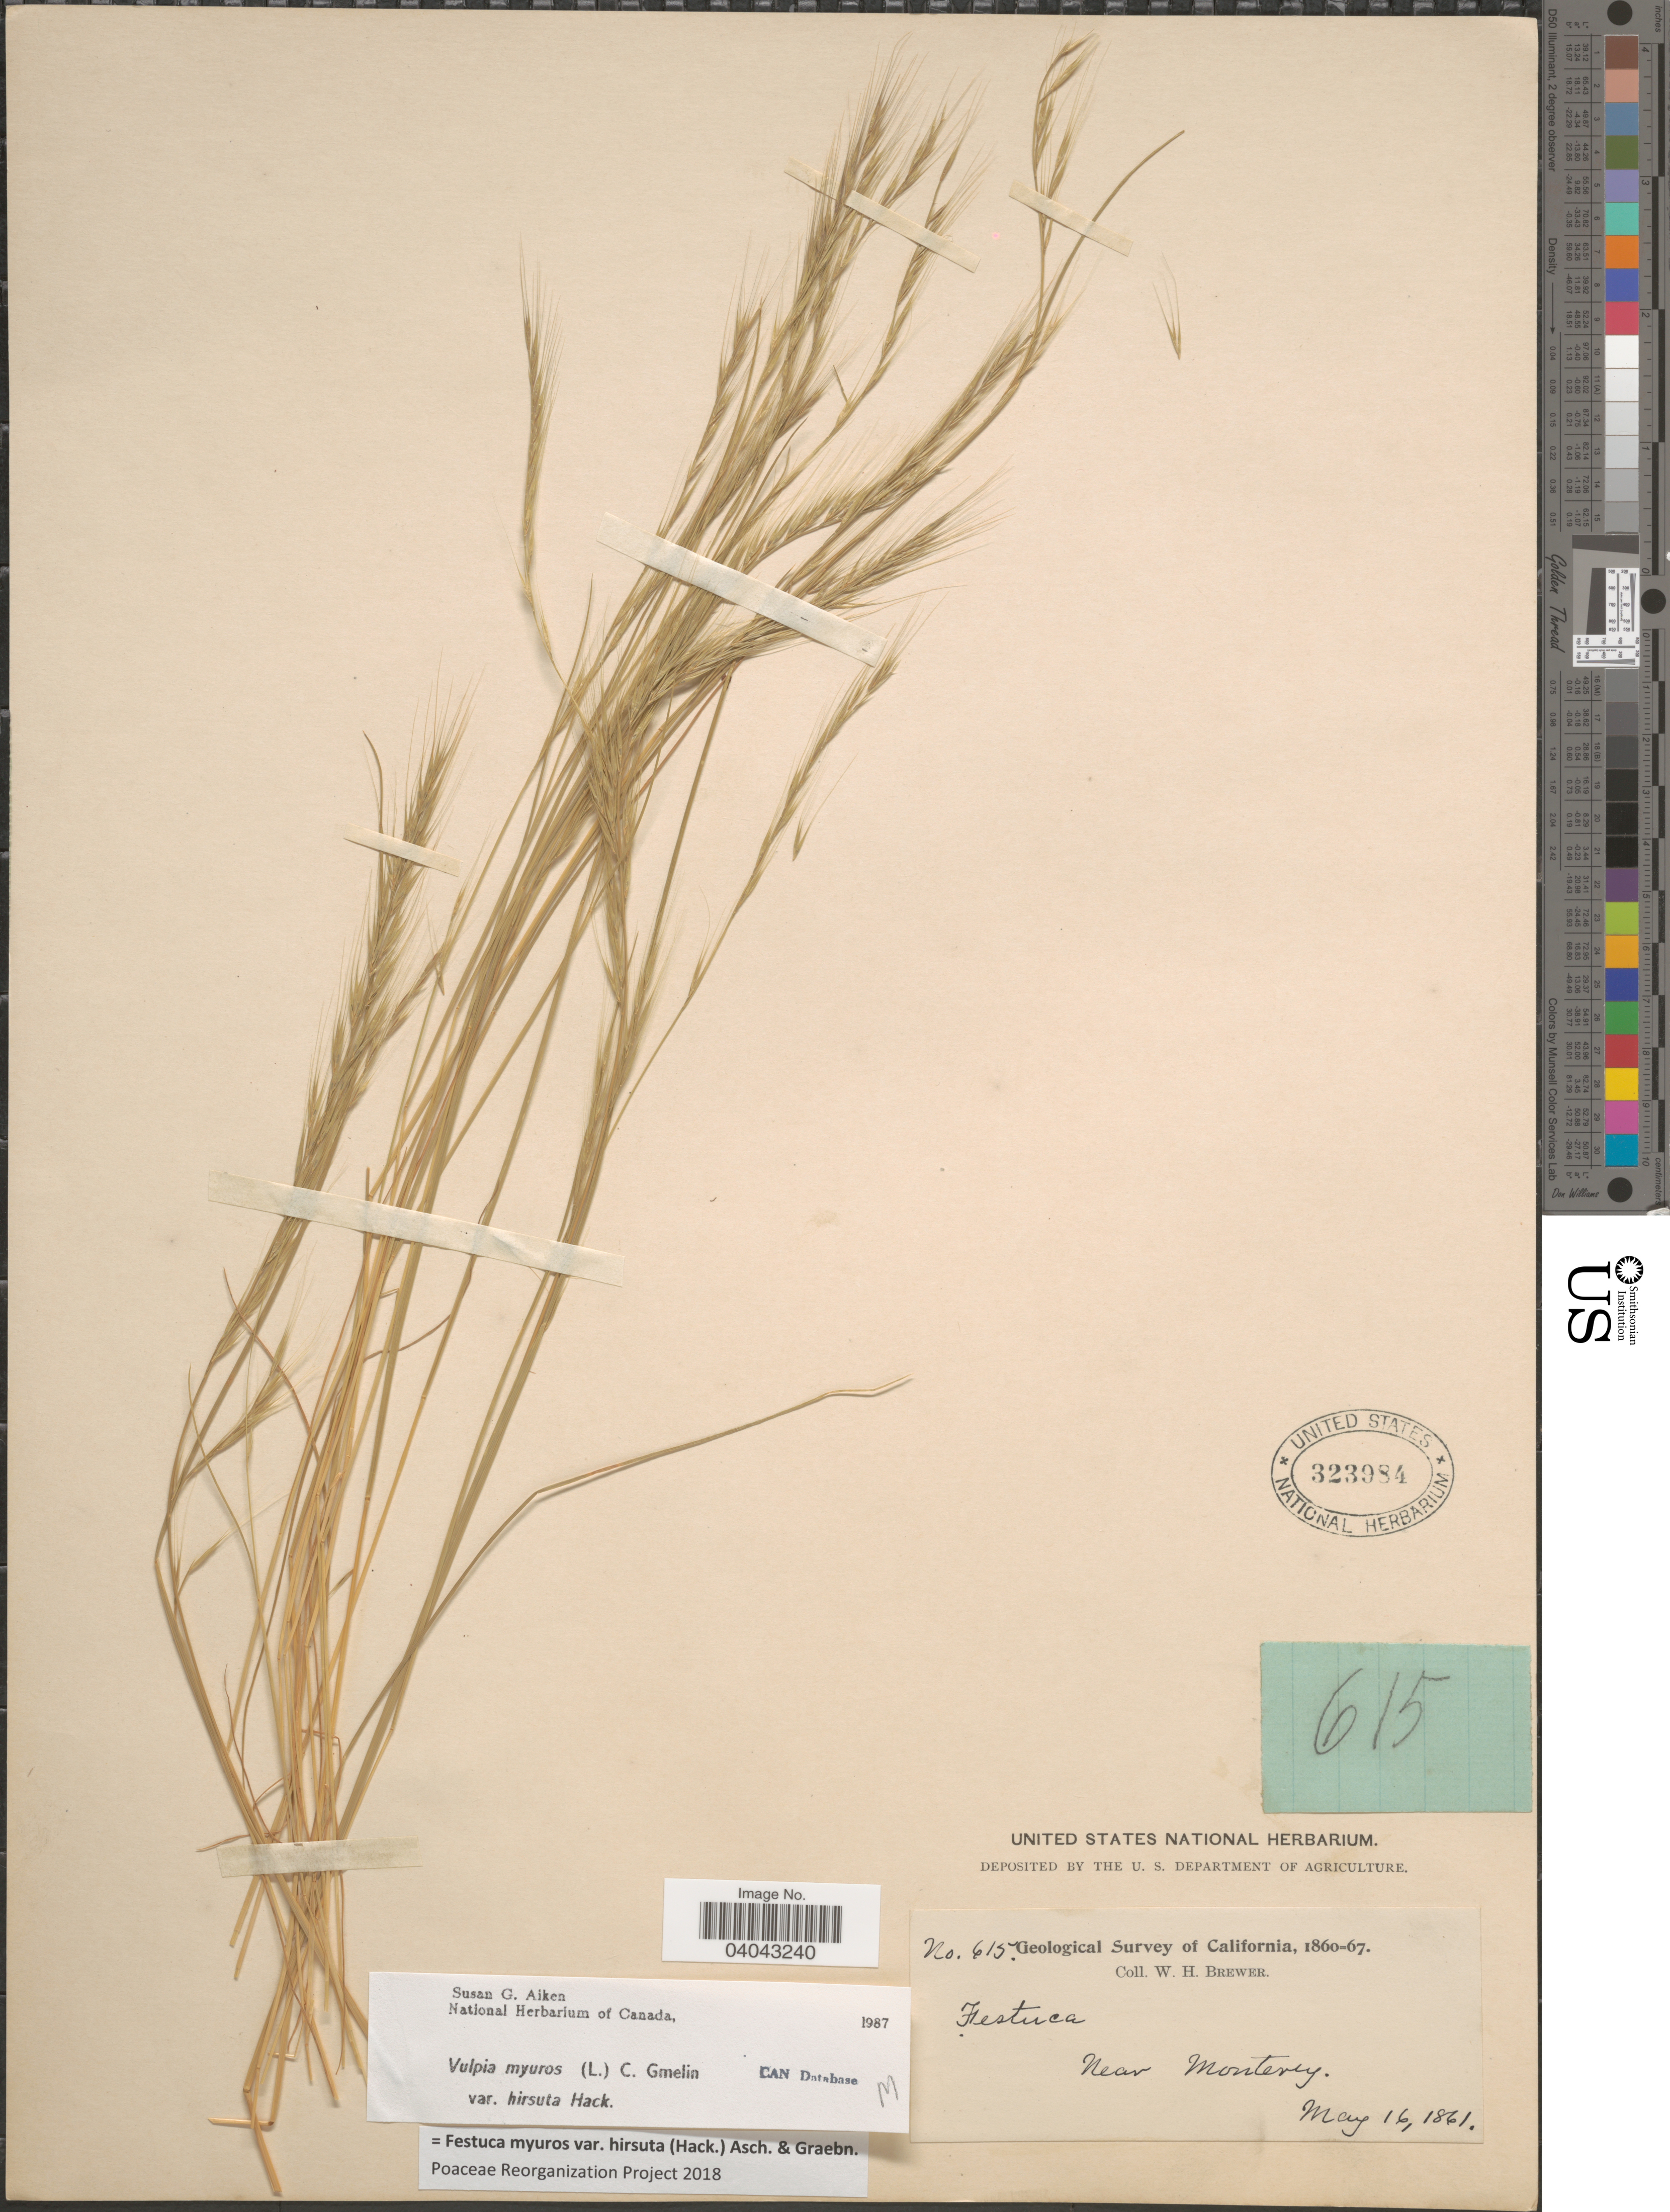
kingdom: Plantae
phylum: Tracheophyta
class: Liliopsida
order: Poales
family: Poaceae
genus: Festuca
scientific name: Festuca myuros var. hirsuta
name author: (Hack.) Asch. & Graebn.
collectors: W. H. Brewer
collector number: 615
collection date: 1861-05-16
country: United States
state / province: California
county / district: Monterey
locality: Near Monterey.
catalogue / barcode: US 323984